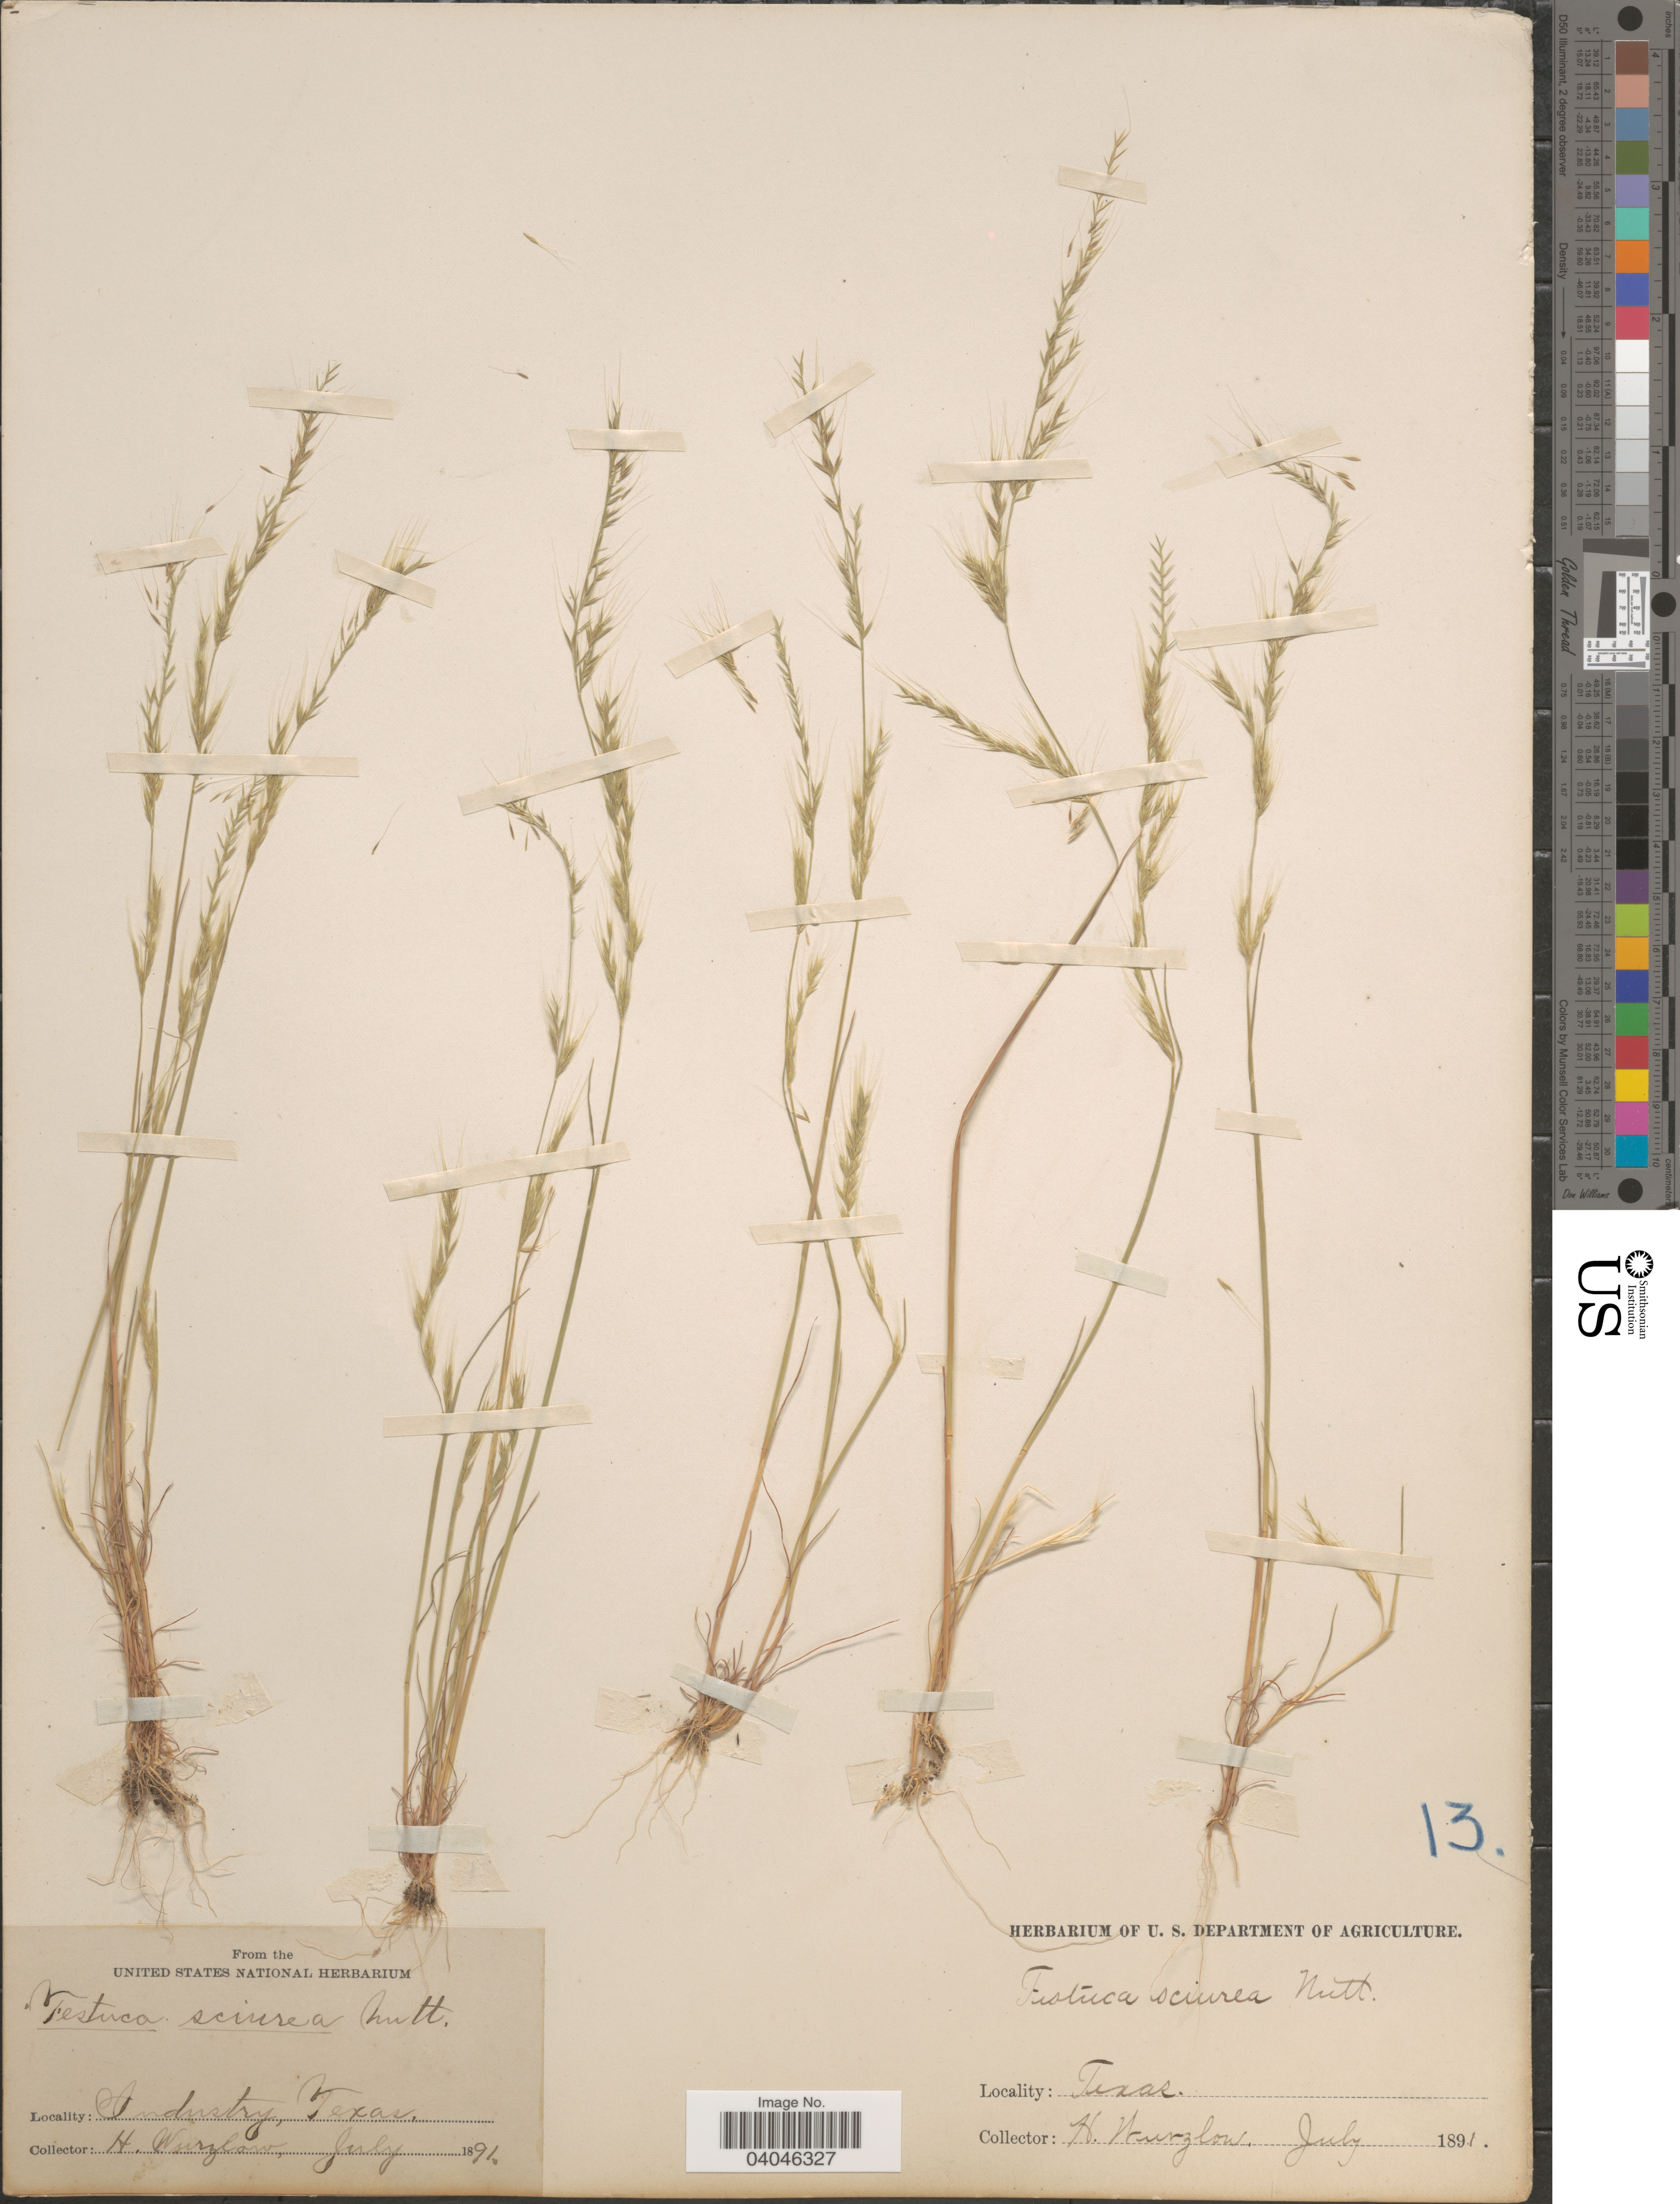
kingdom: Plantae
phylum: Tracheophyta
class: Liliopsida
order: Poales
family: Poaceae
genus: Festuca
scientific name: Festuca sciurea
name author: Nutt.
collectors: H. Wurzlow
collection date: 1891-07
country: United States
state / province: Texas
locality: Industry.